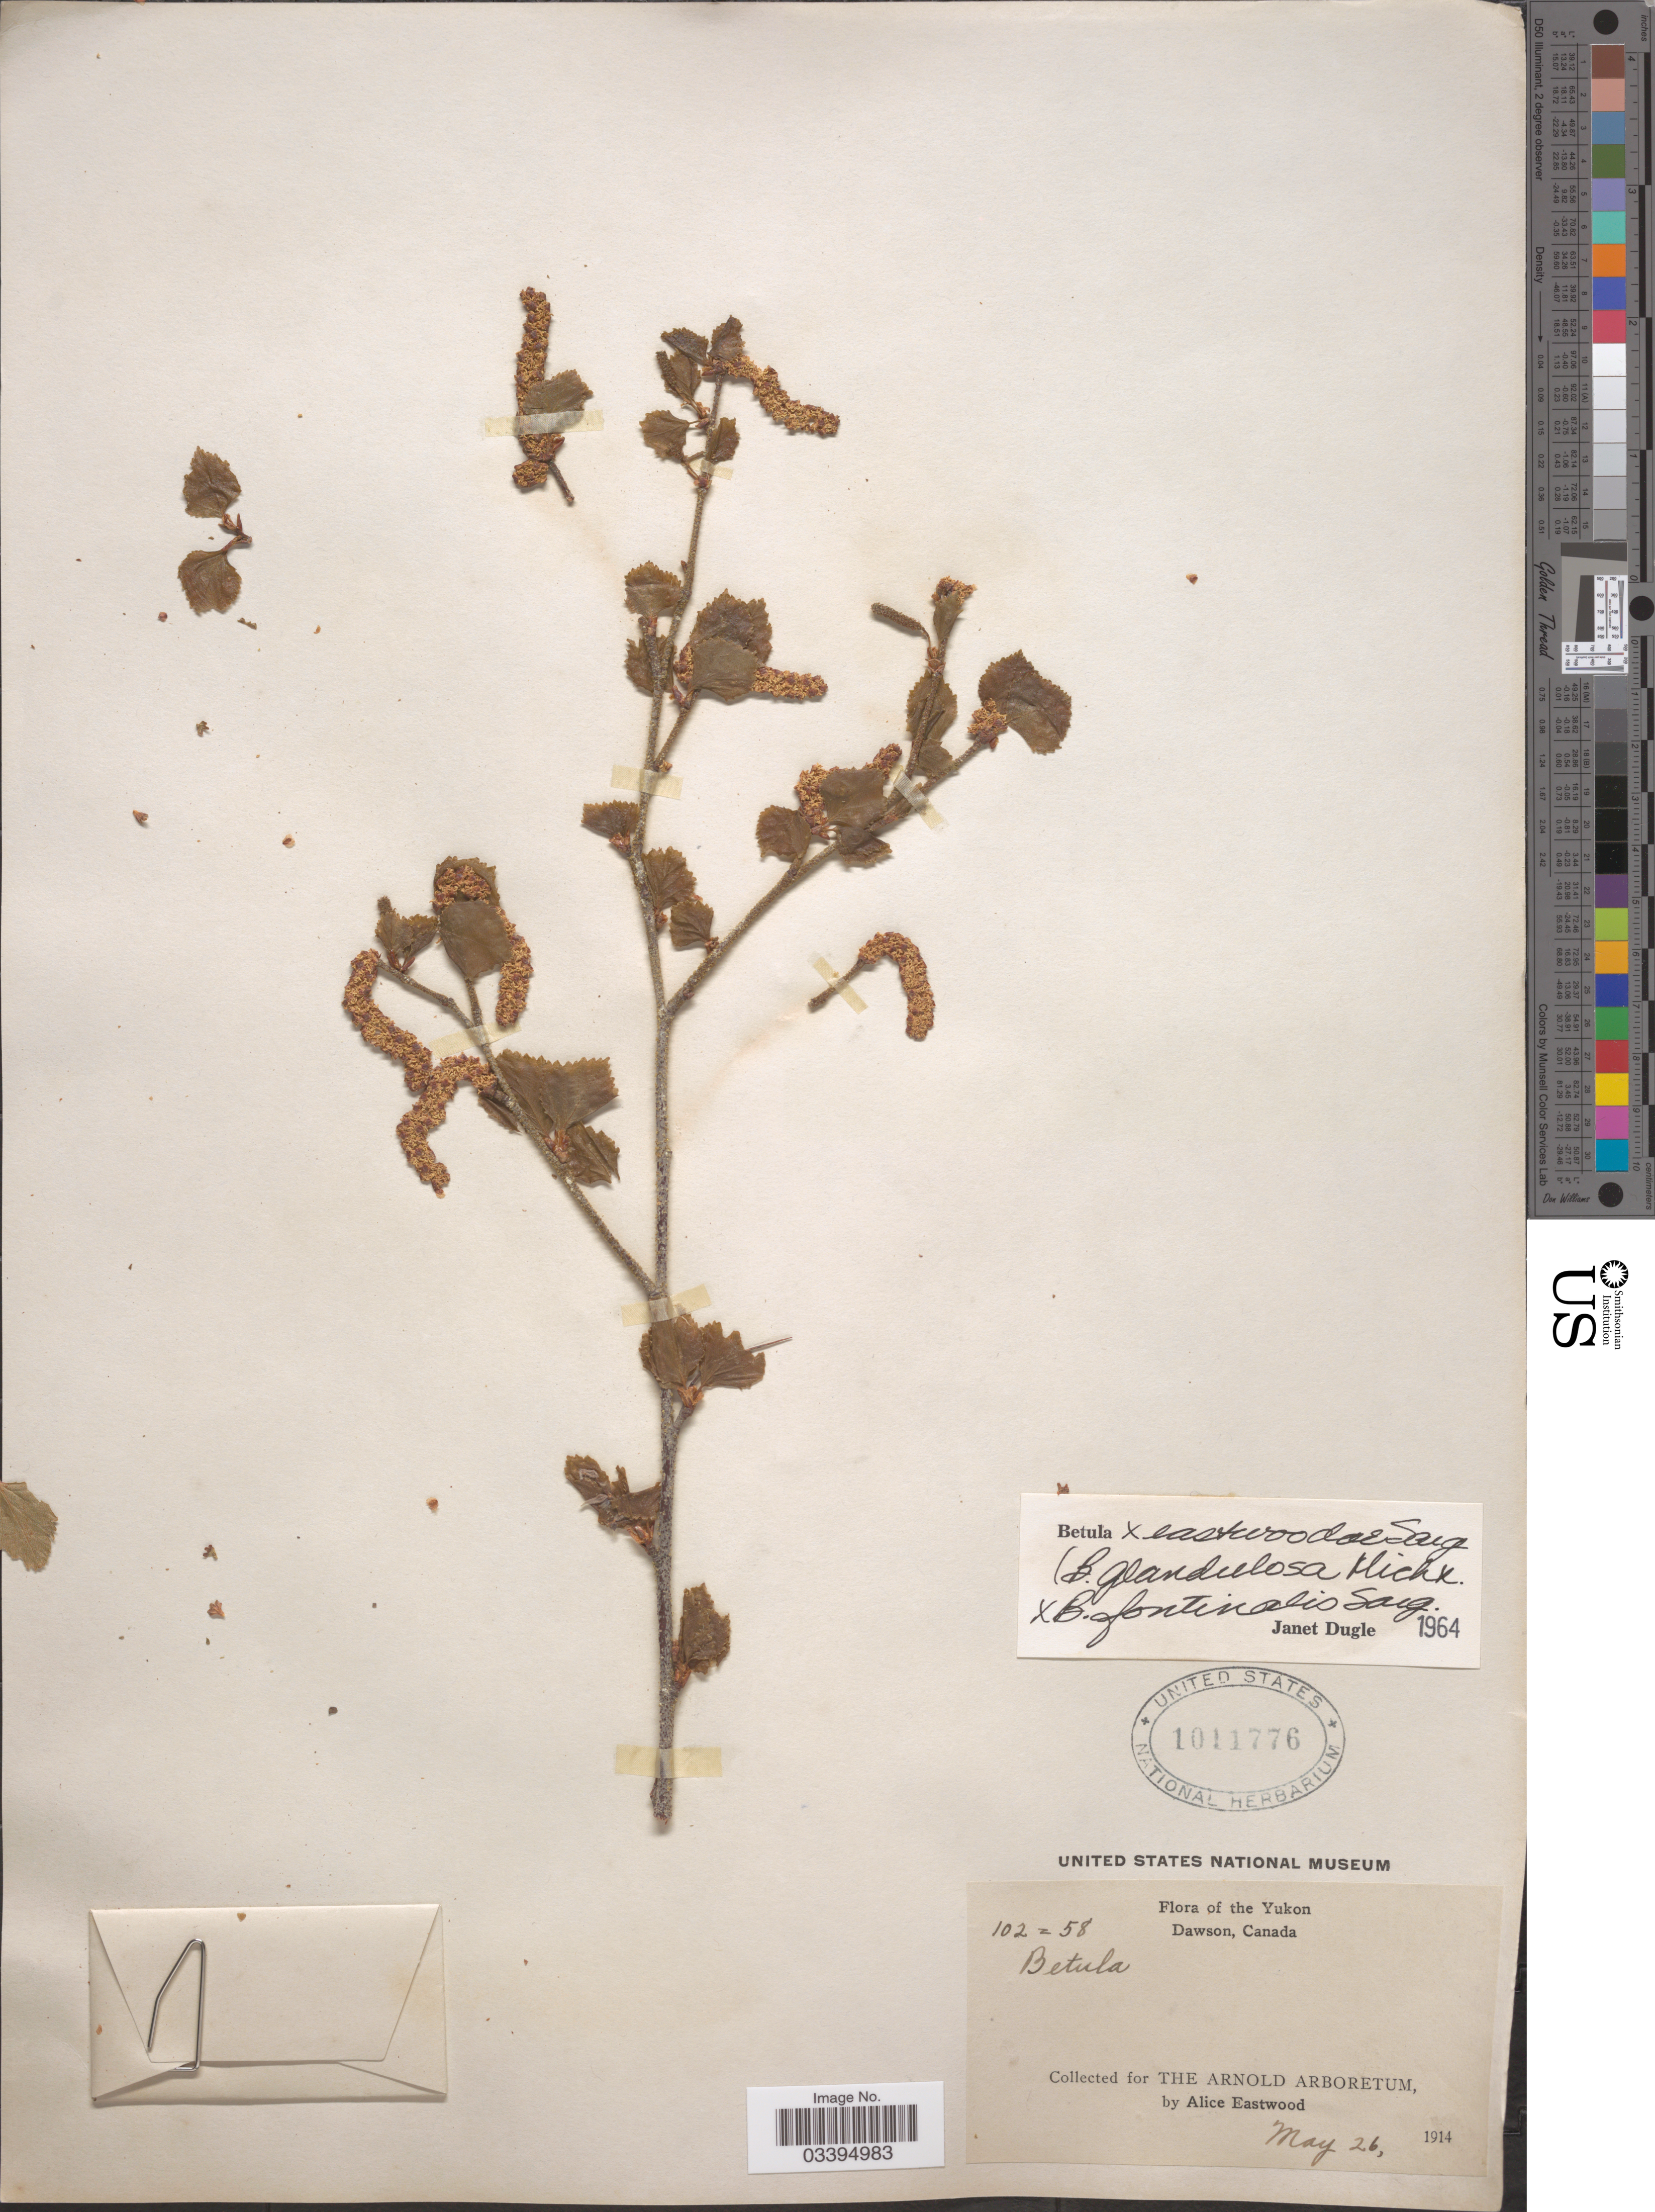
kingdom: Plantae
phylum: Tracheophyta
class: Magnoliopsida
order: Fagales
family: Betulaceae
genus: Betula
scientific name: Betula eastwoodae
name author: Sarg.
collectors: A. Eastwood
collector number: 102/58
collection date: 1914-05-26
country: Canada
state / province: Yukon Territory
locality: Yukon. Dawson.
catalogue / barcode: US 1011776